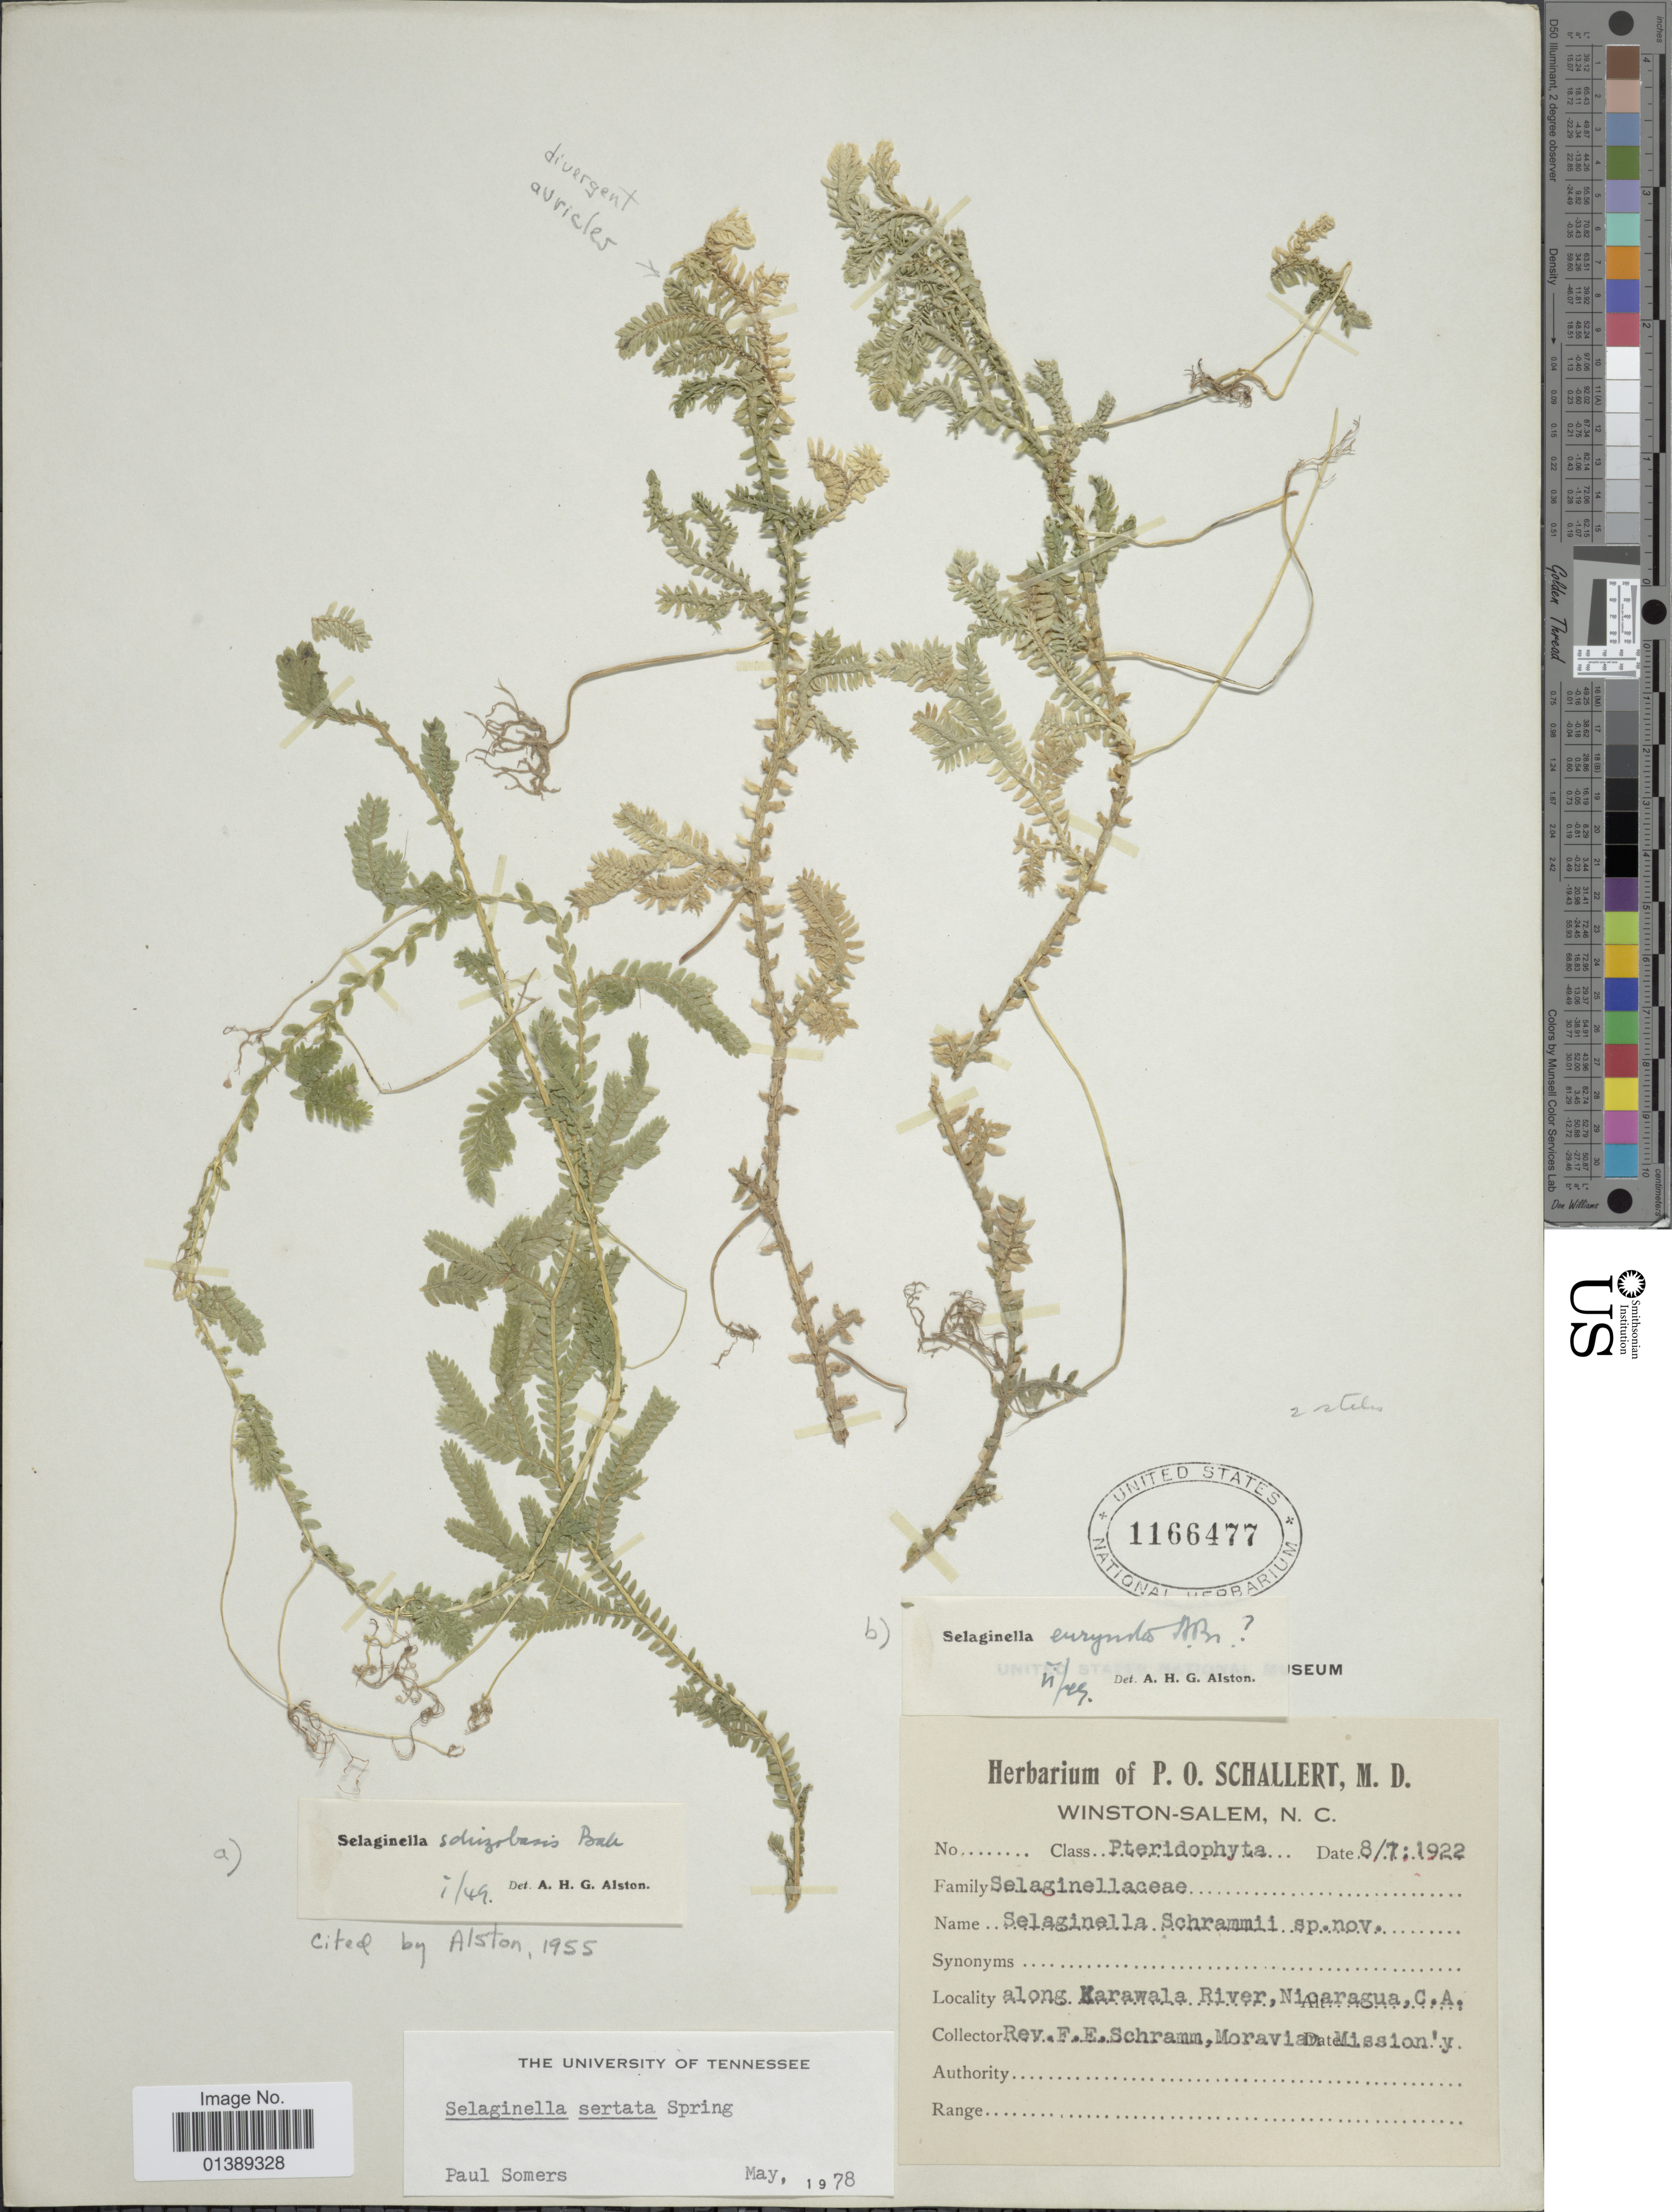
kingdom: Plantae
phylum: Tracheophyta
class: Lycopodiopsida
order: Selaginellales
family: Selaginellaceae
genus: Selaginella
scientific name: Selaginella sertata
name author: Spring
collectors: F. E. Schramm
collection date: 1922-07-08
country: Nicaragua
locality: Along Karaala River, C.A.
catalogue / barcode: US 1166477